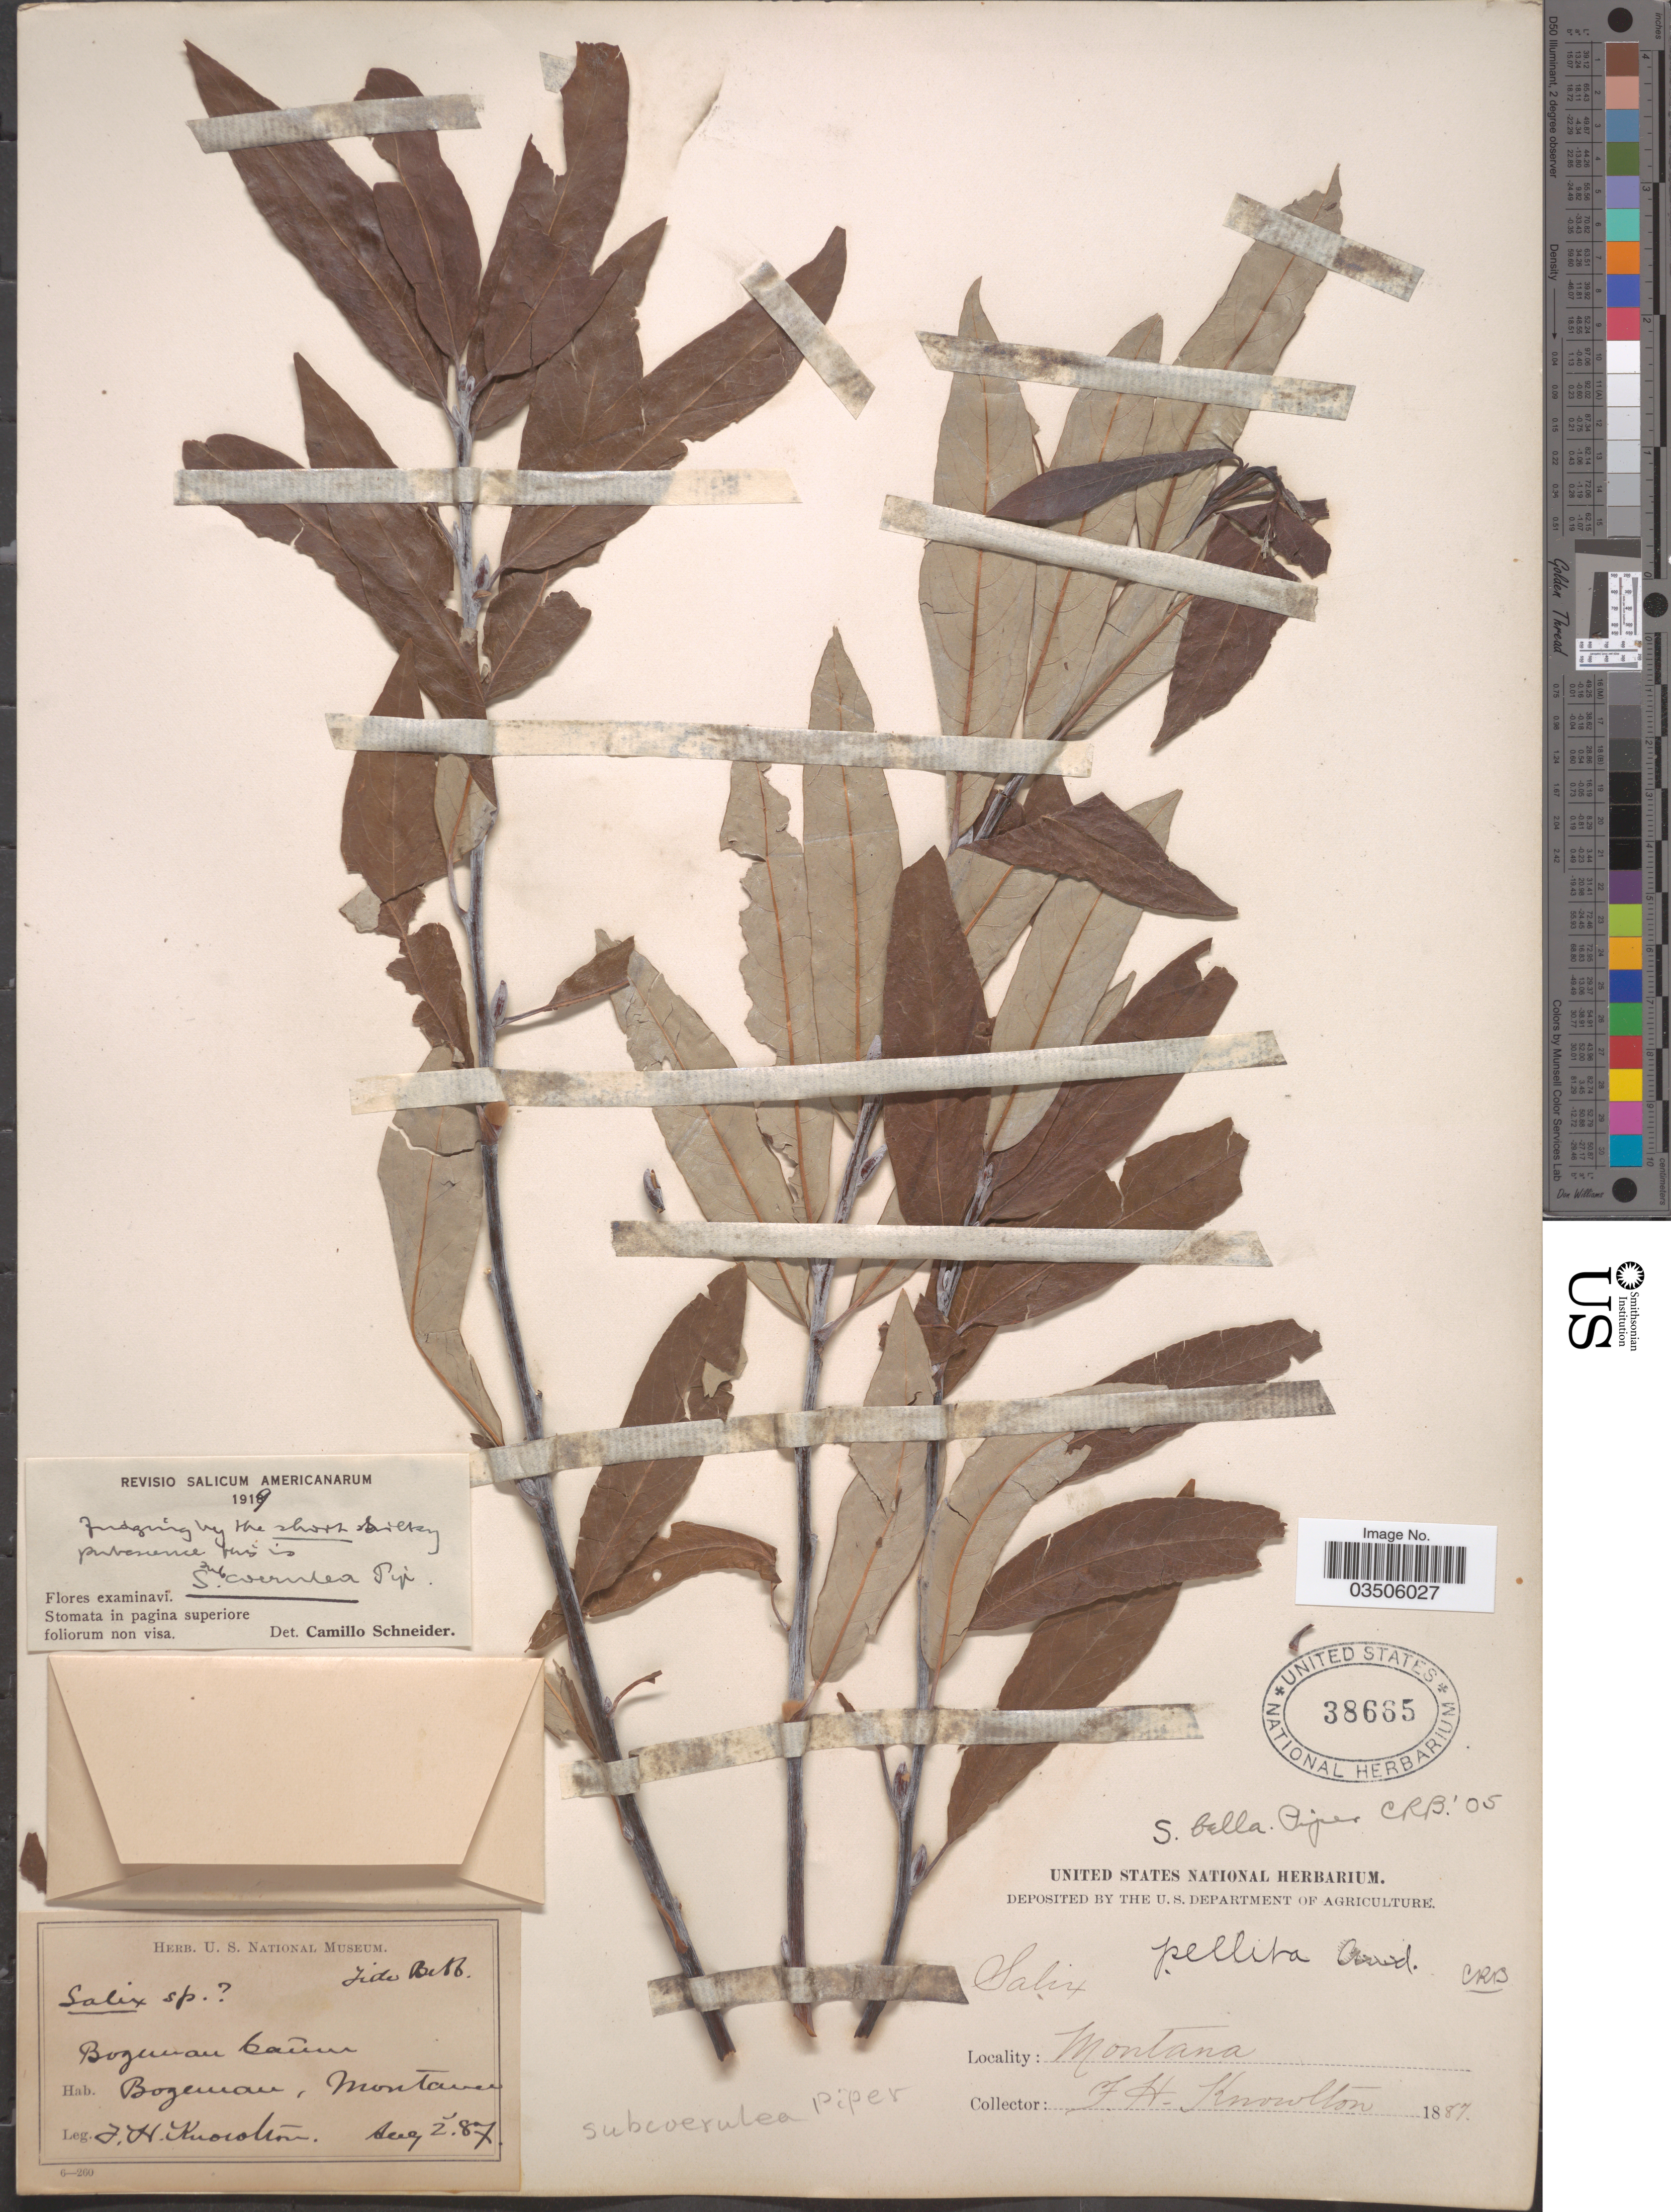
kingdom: Plantae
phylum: Tracheophyta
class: Magnoliopsida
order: Malpighiales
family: Salicaceae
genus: Salix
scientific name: Salix subcoerulea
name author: Piper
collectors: F. H. Knowlton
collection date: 1887-08-02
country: United States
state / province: Montana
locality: Bozeman Cañon. Bozeman.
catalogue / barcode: US 38665